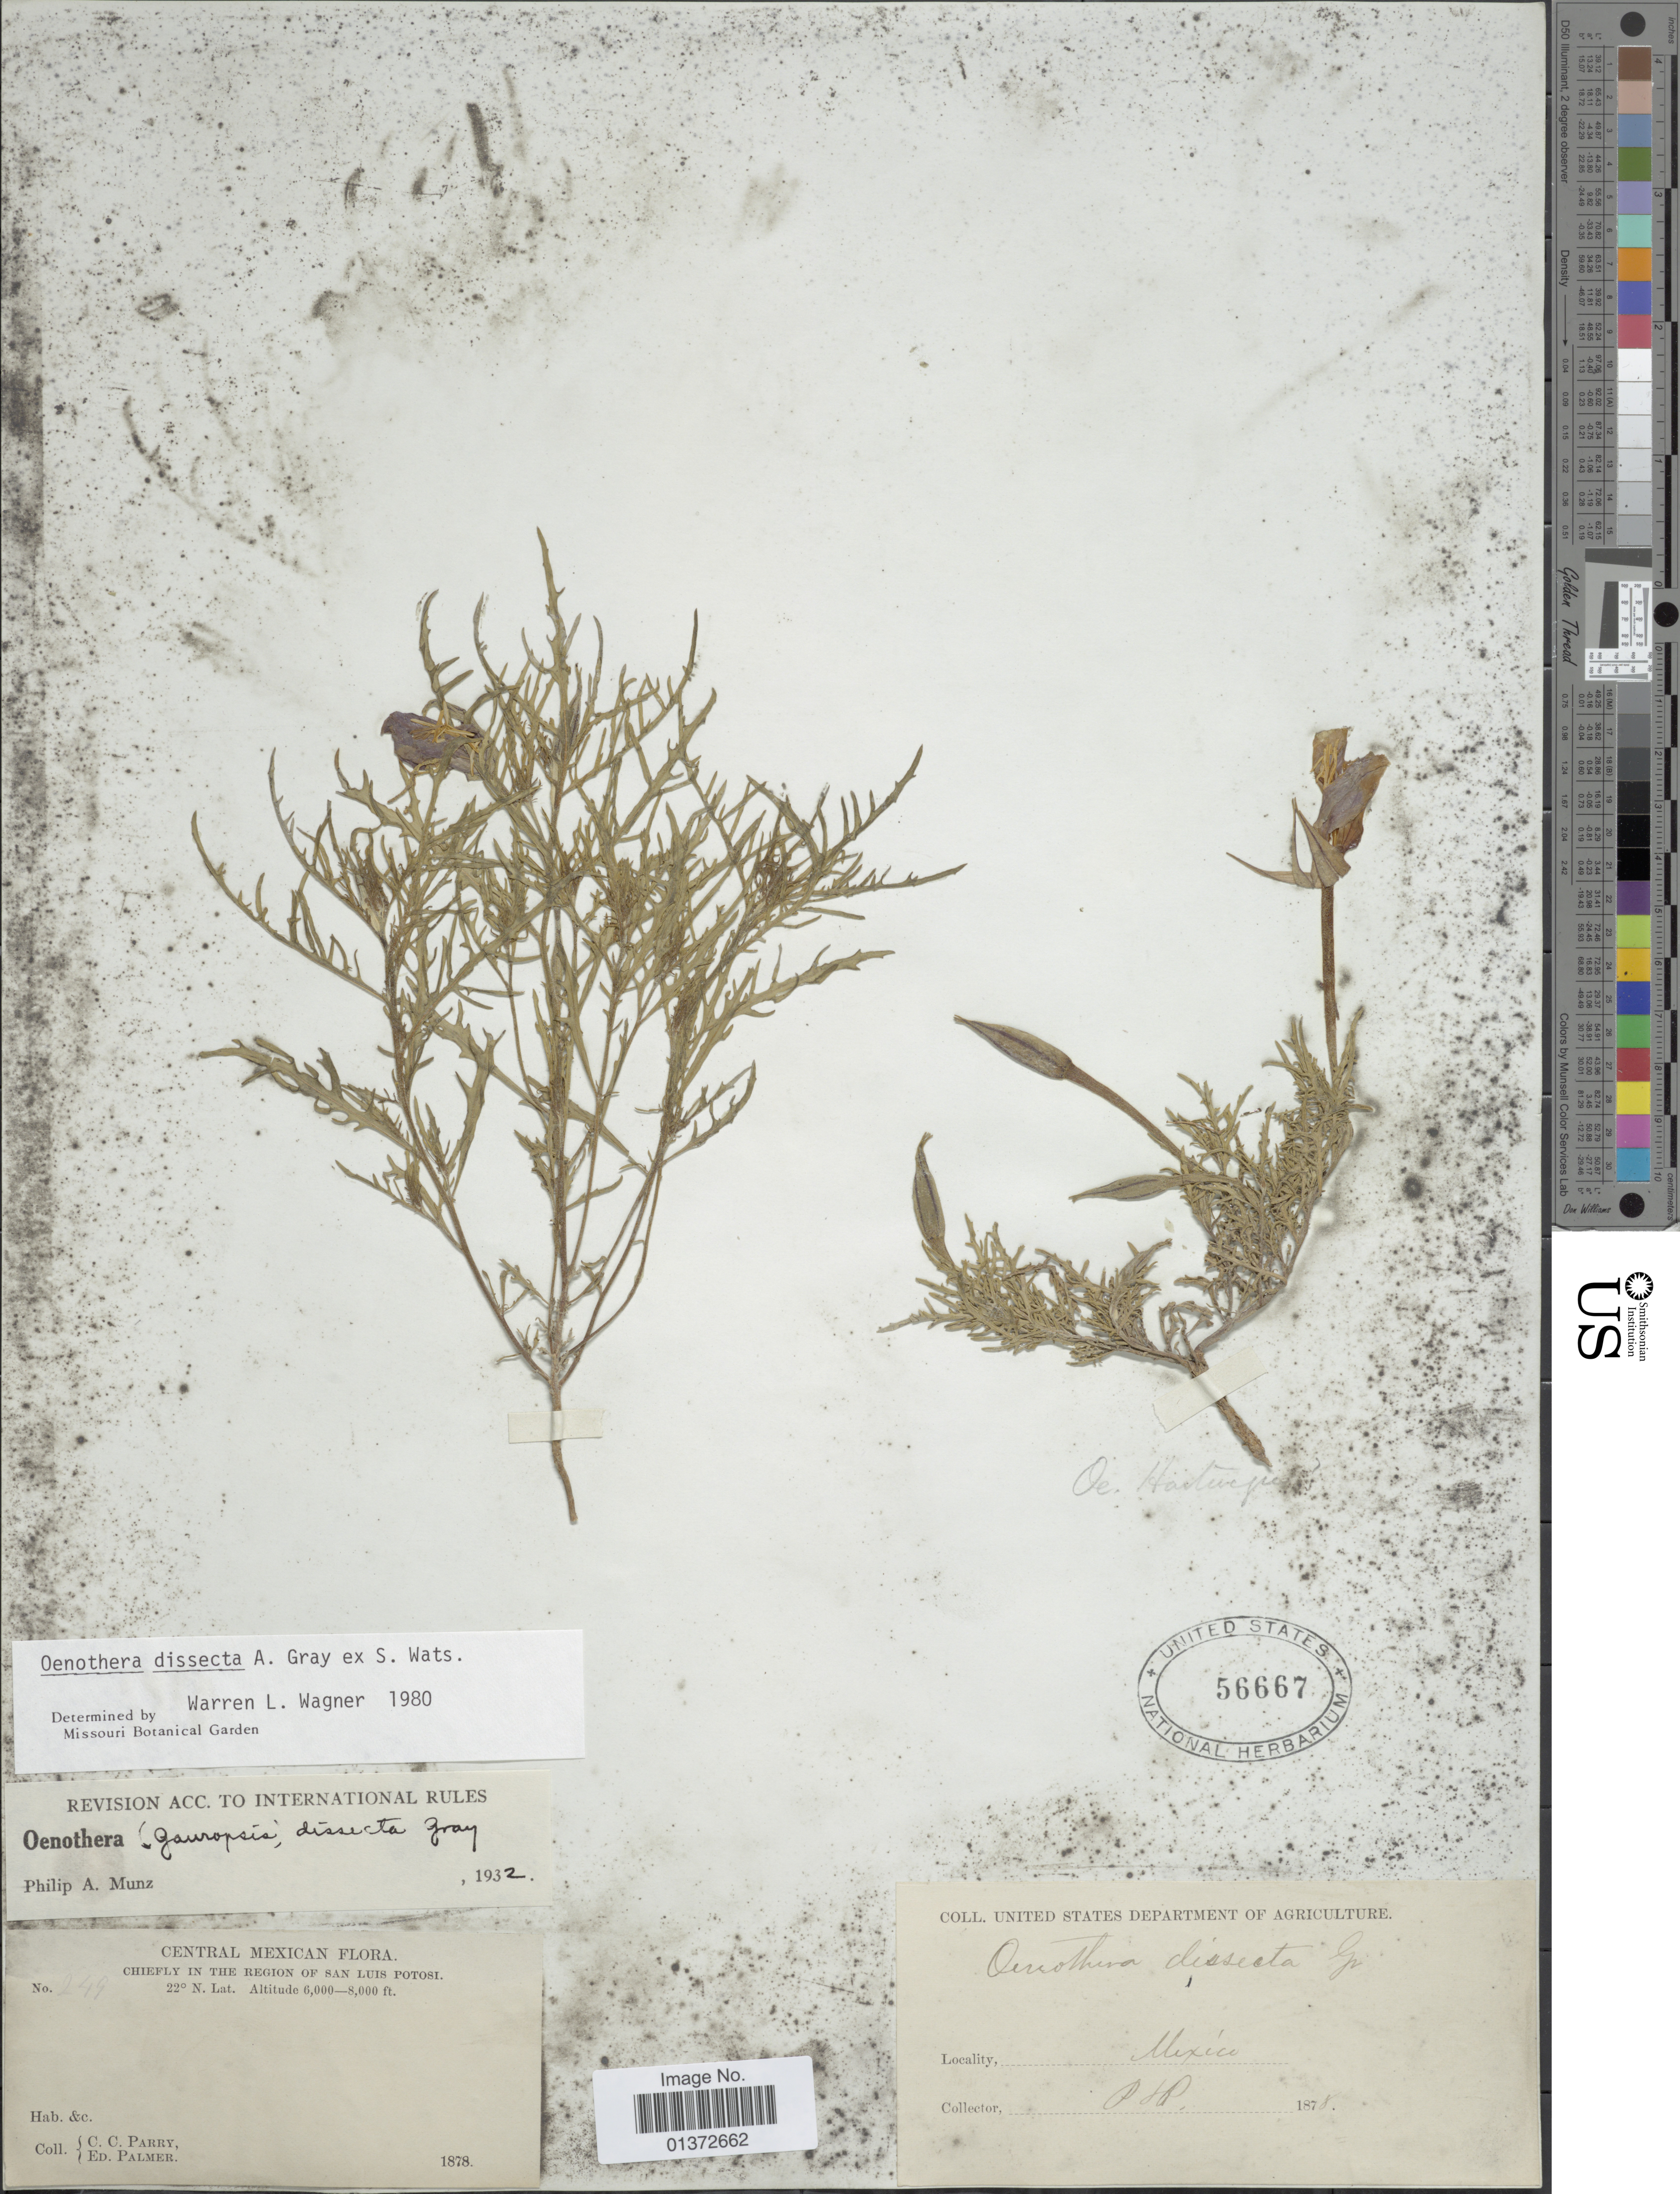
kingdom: Plantae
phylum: Tracheophyta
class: Magnoliopsida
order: Myrtales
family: Onagraceae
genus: Oenothera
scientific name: Oenothera dissecta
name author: A. Gray ex S. Watson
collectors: C. C. Parry & E. Palmer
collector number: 249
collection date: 1878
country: Mexico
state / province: San Luis Potosí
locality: Central Mexico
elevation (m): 1829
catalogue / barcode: US 56667